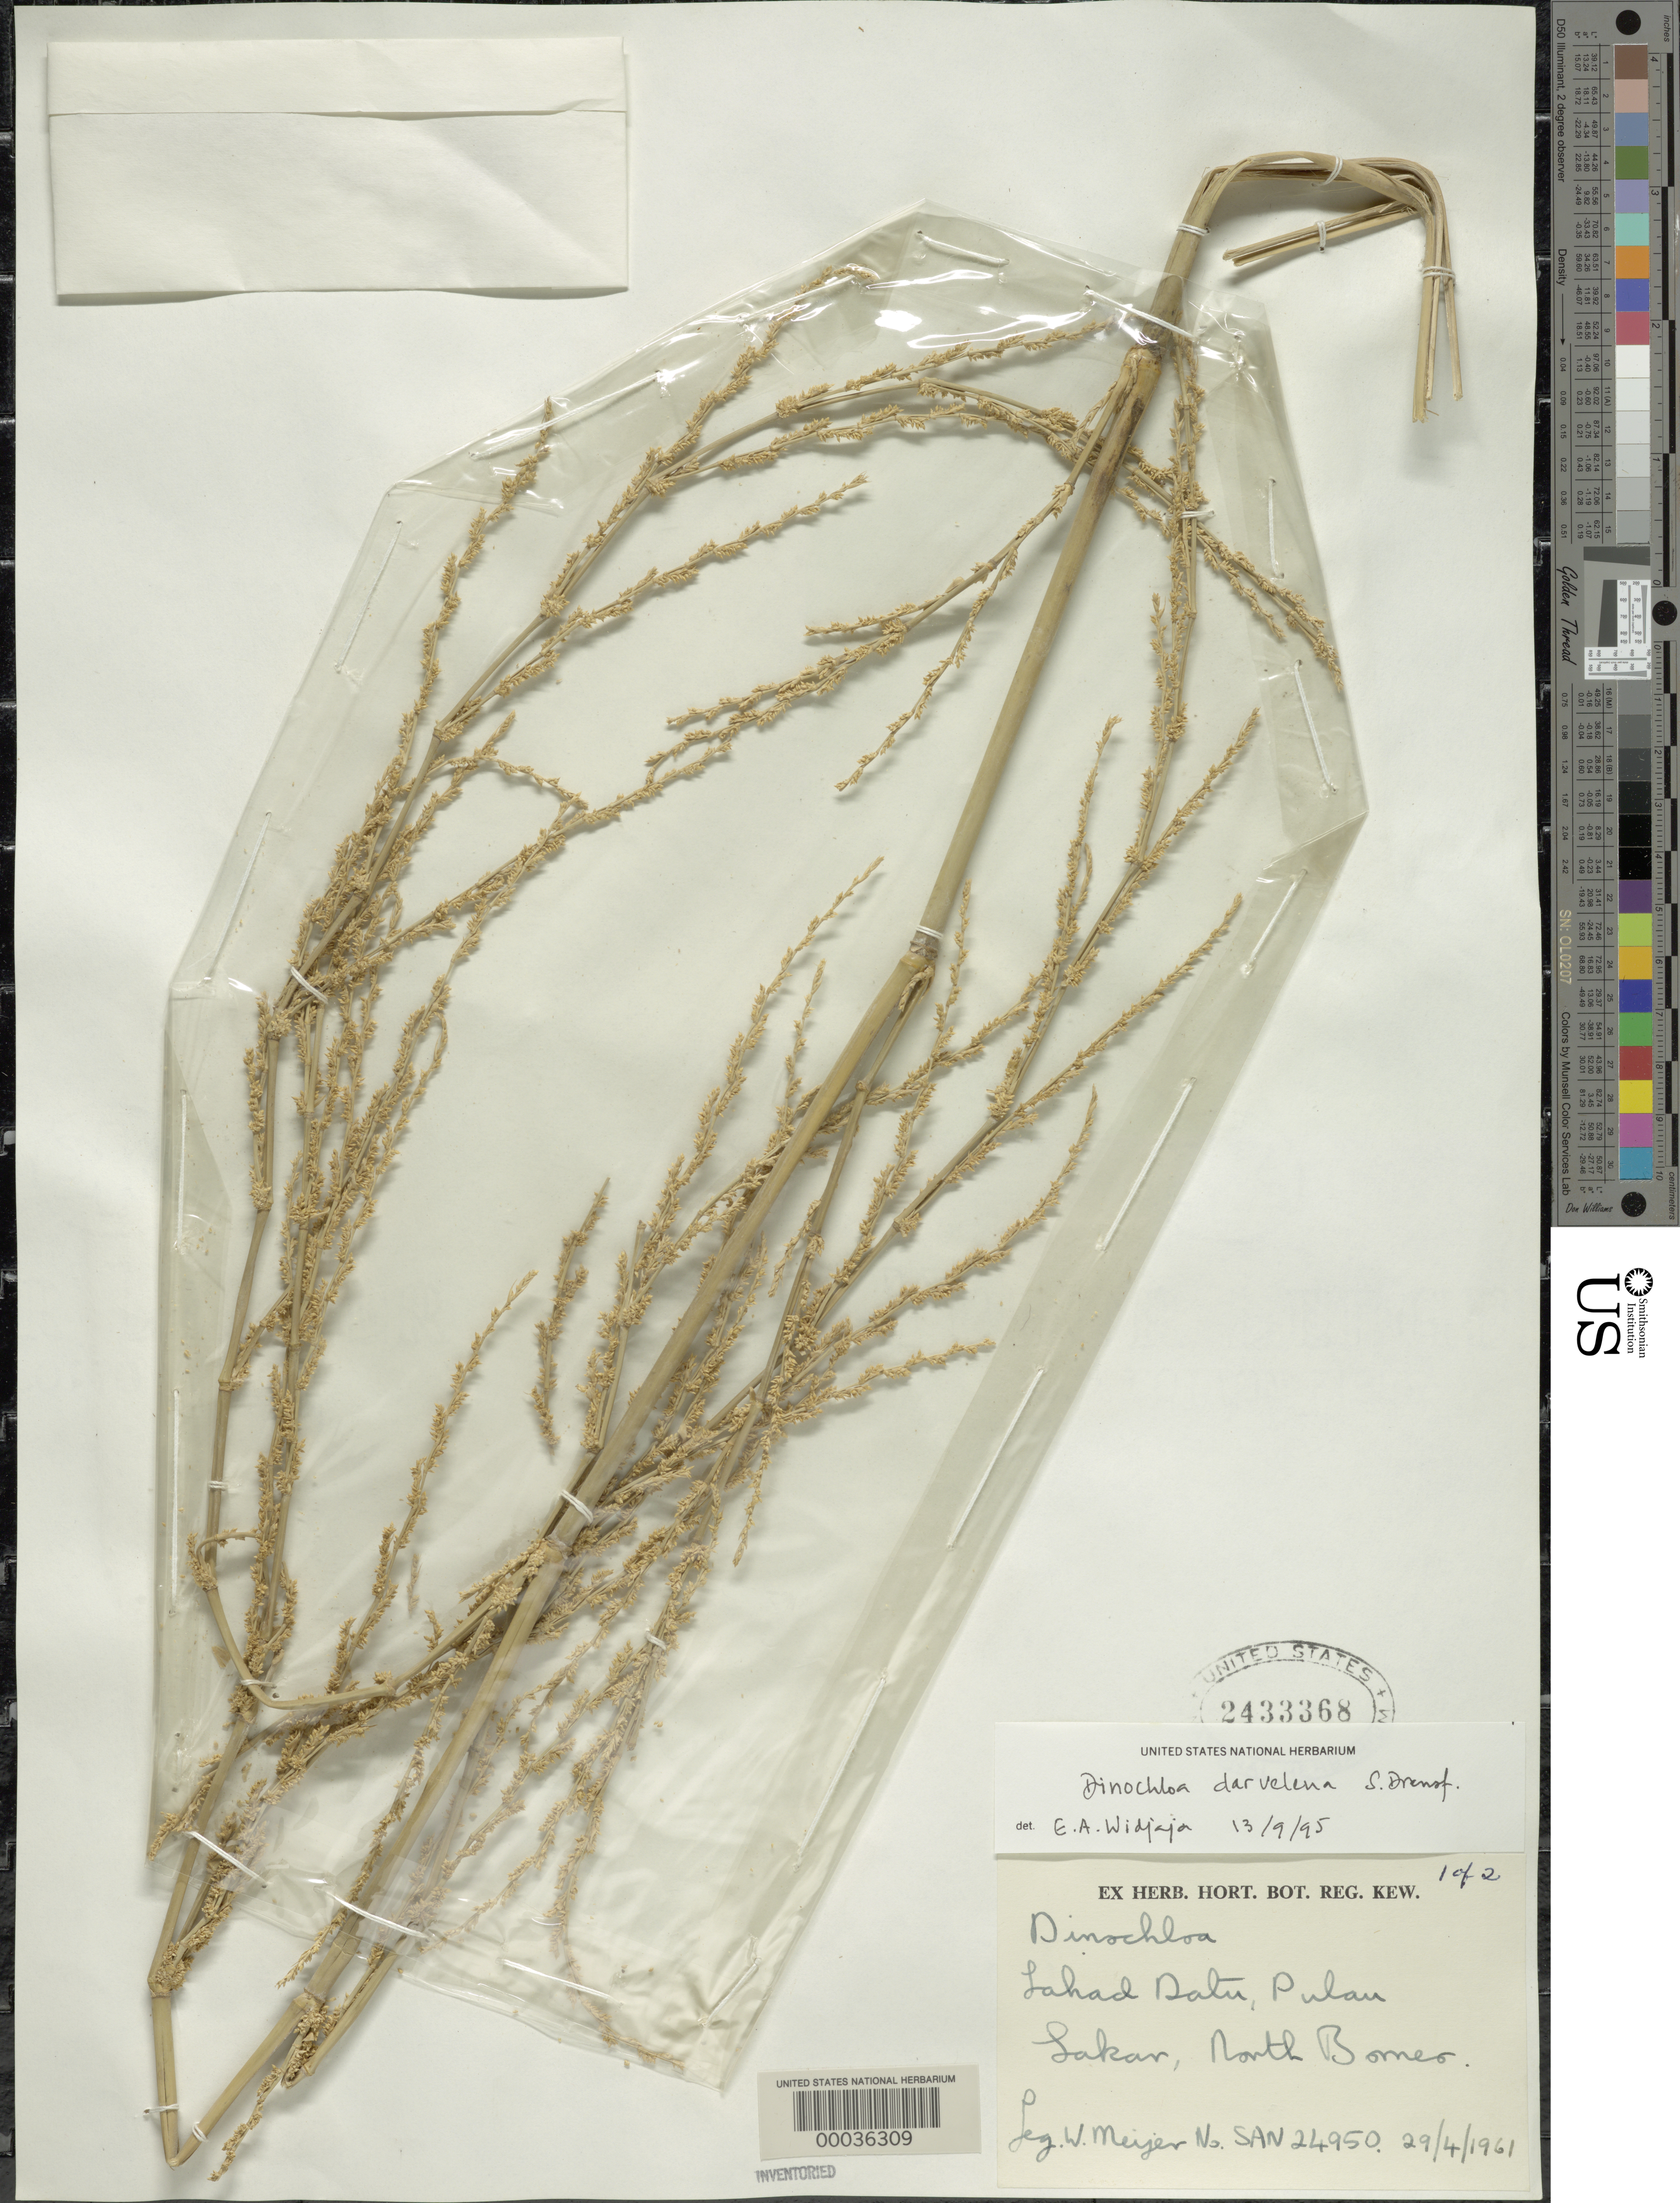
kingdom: Plantae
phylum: Tracheophyta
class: Liliopsida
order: Poales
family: Poaceae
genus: Dinochloa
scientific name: Dinochloa darvelena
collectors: W. Meijer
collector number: San 24950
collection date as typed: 29 Apr 1961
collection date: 1961-04-29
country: Malaysia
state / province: Sabah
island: Borneo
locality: Lahad datu, pulau lakar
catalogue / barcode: US 2433368